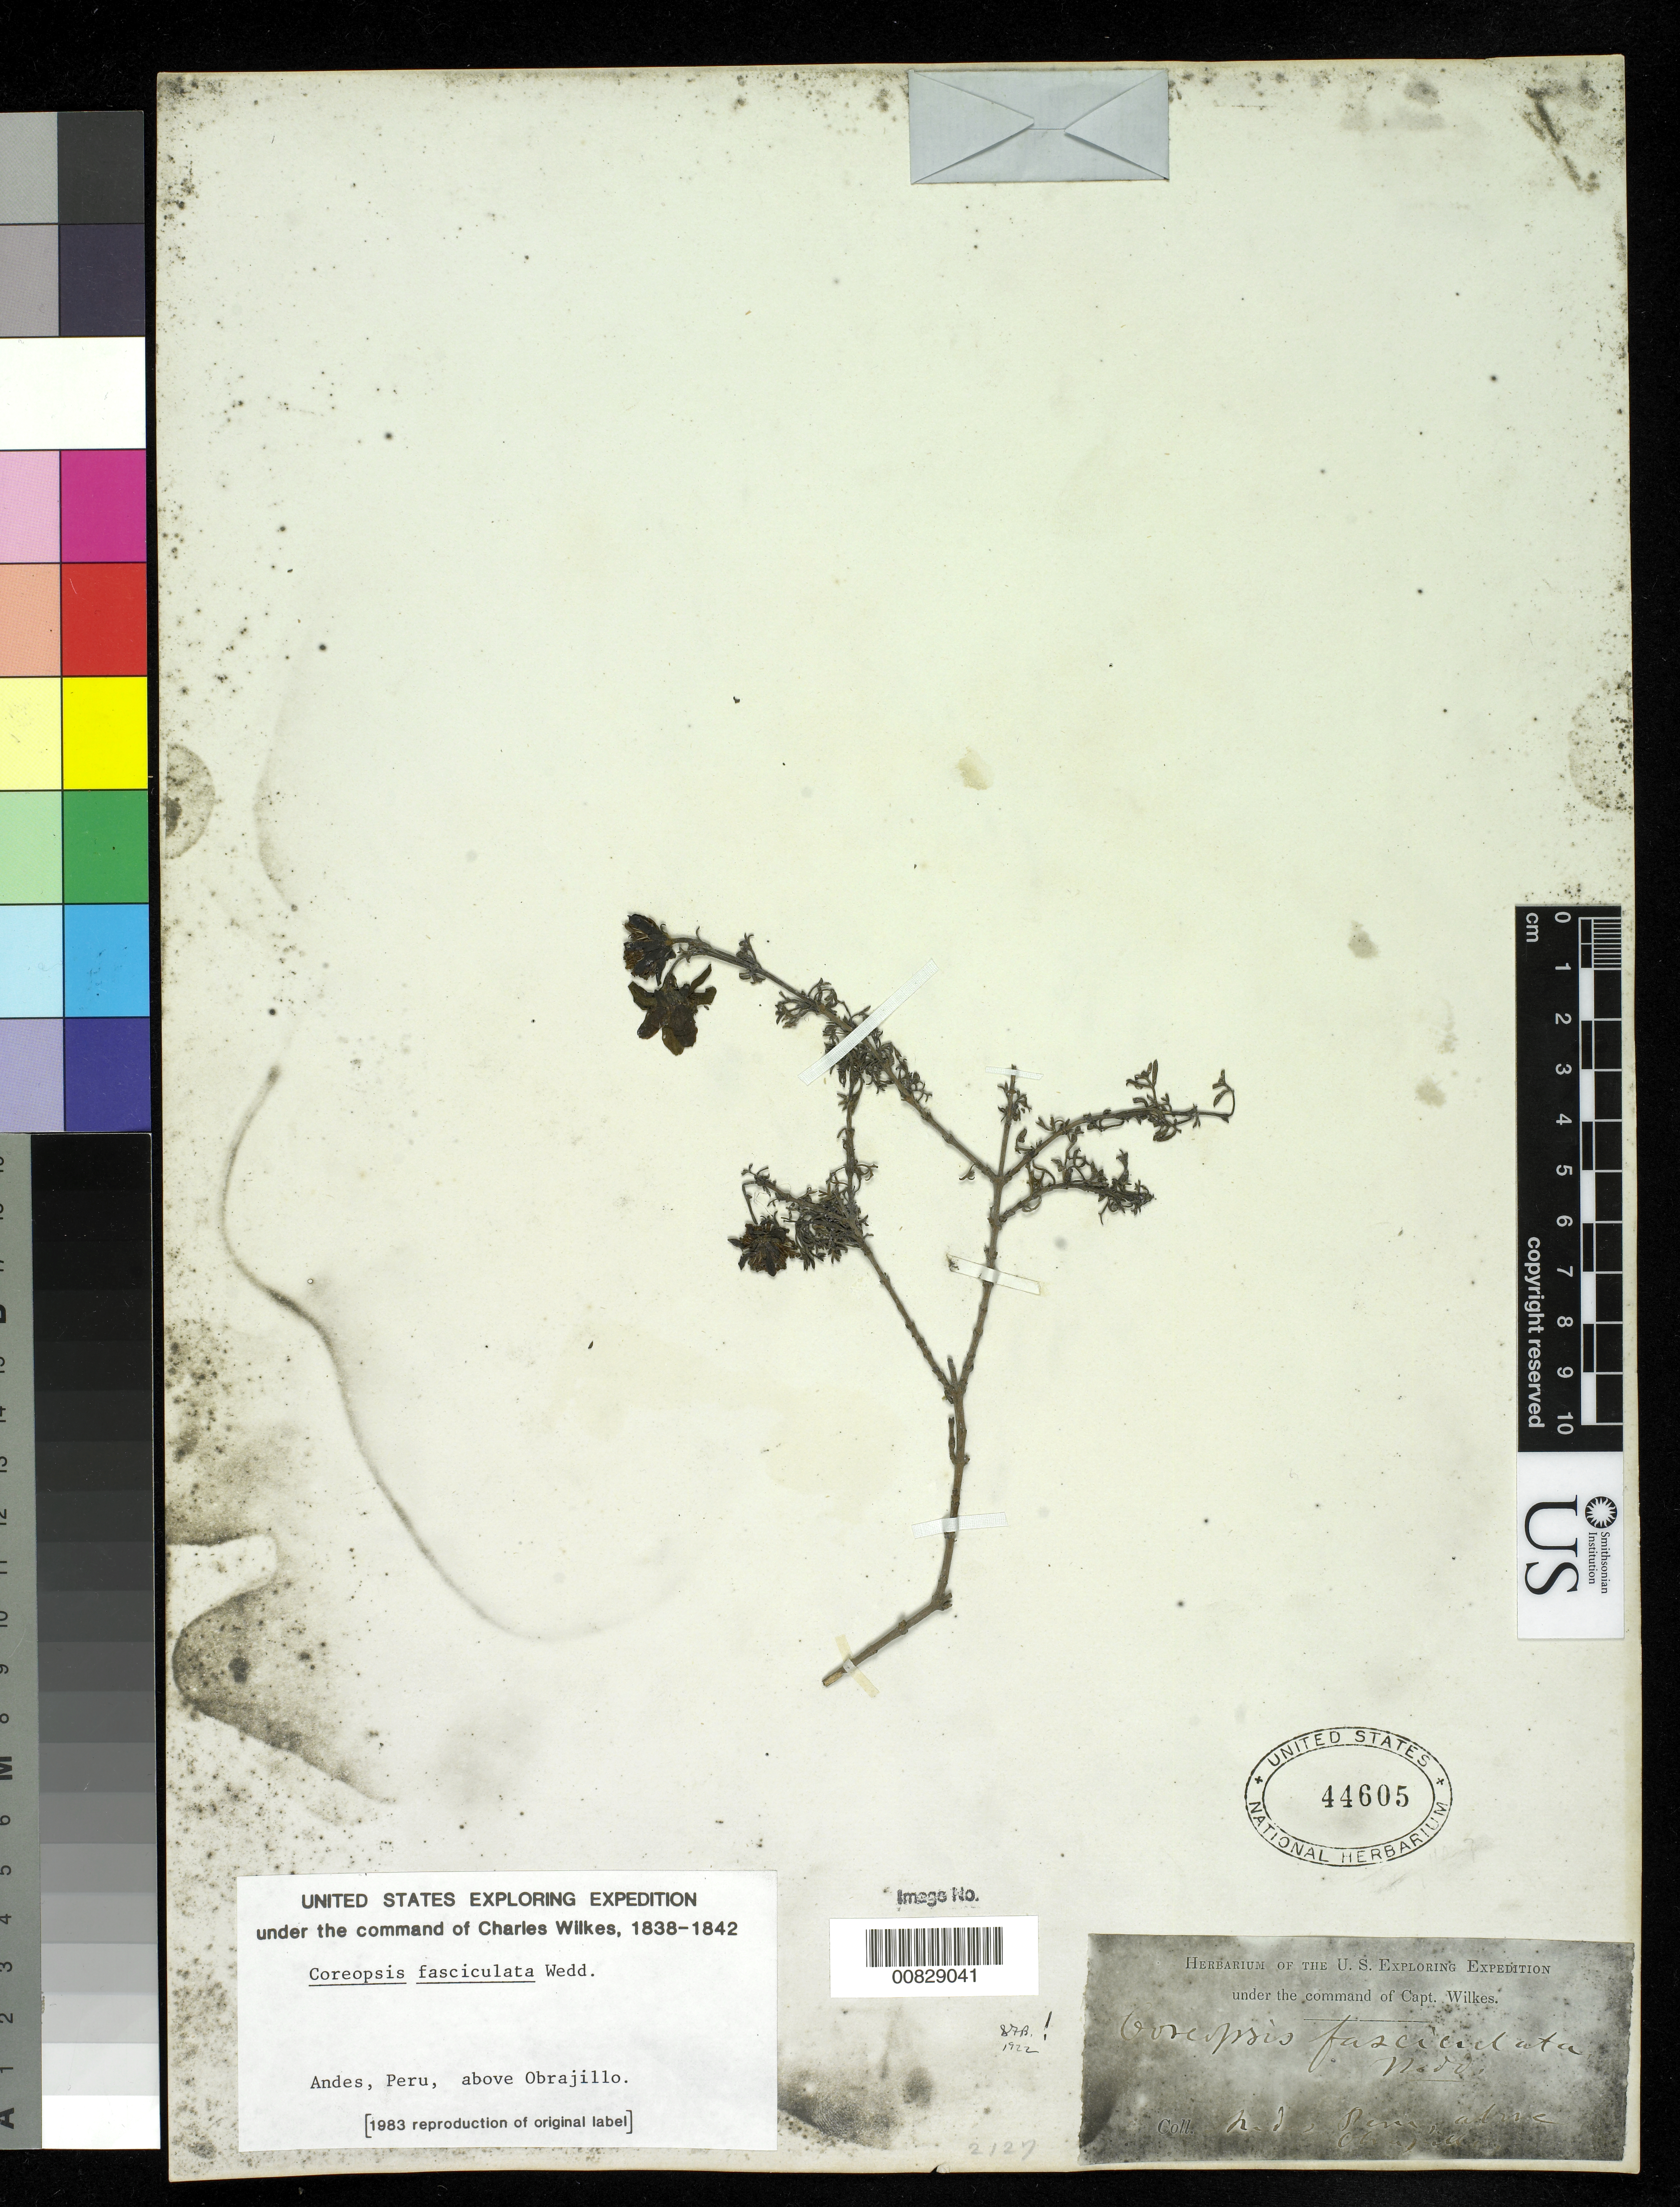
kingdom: Plantae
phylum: Tracheophyta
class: Magnoliopsida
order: Asterales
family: Asteraceae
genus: Coreopsis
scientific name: Coreopsis fasciculata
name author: Wedd.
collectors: Wilkes Explor. Exped.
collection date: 1838/1842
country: Peru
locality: Andes, Peru above Obrajillo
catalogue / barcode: US 44605